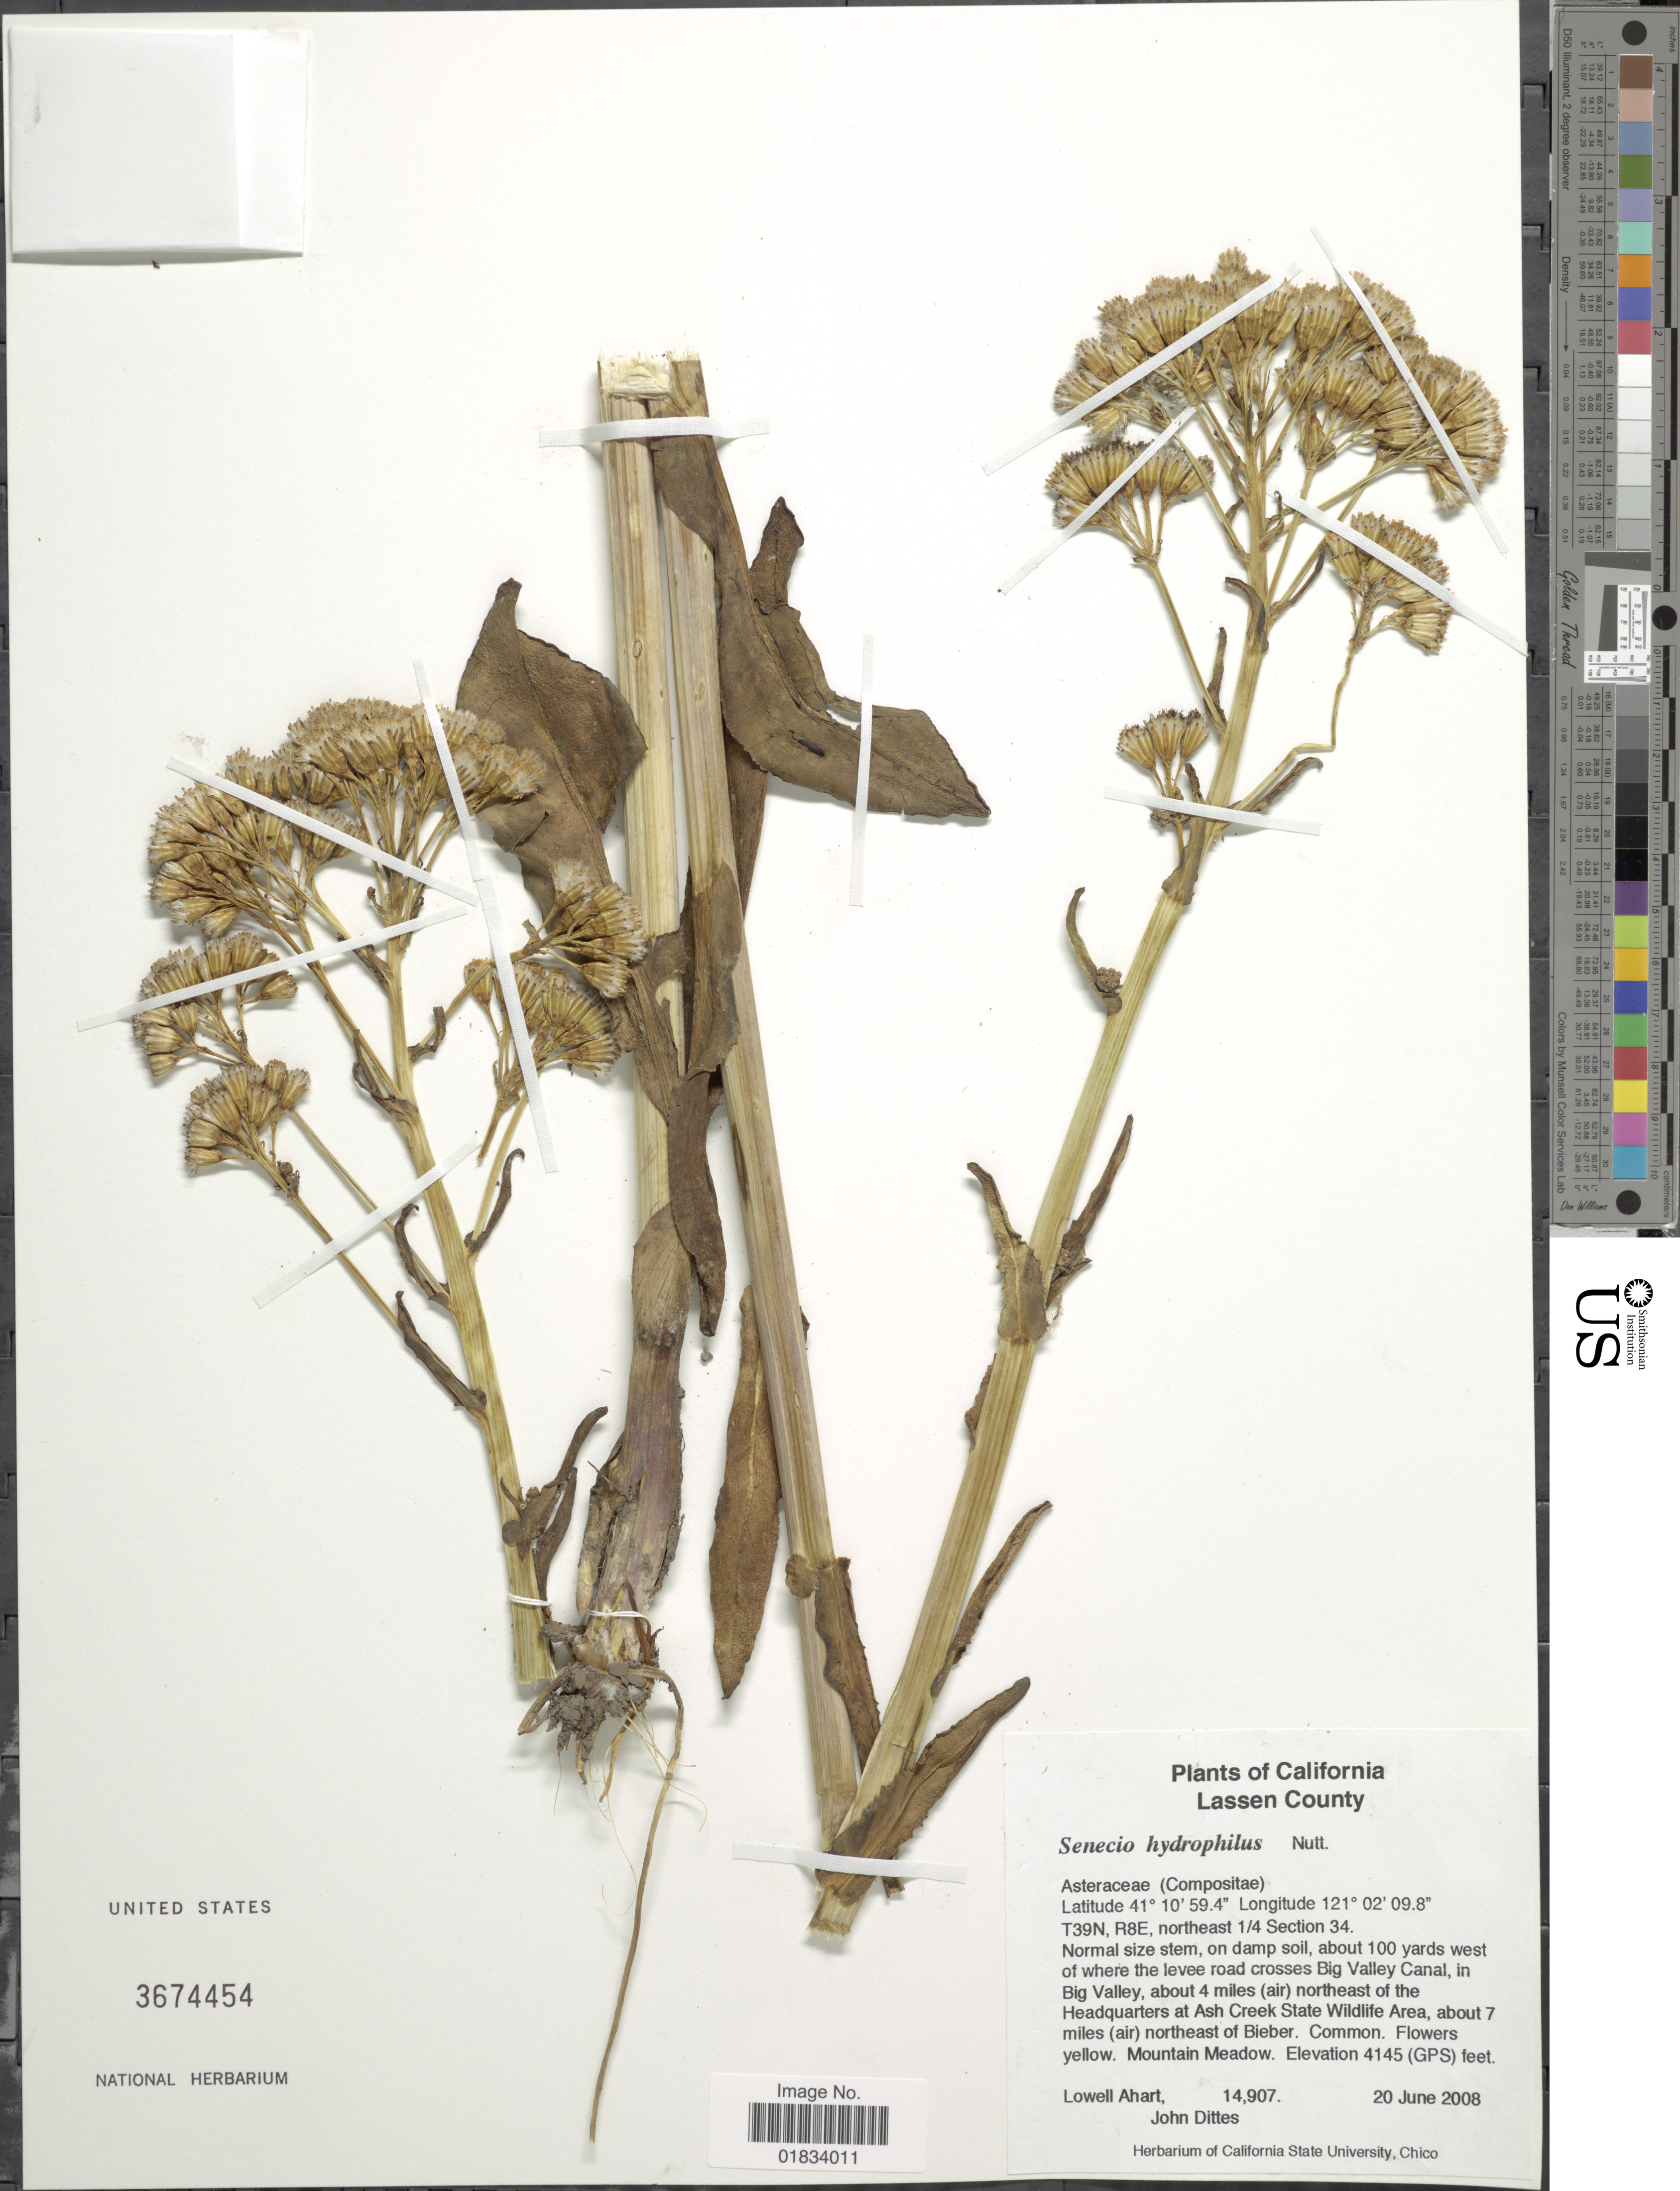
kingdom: Plantae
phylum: Tracheophyta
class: Magnoliopsida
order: Asterales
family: Asteraceae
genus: Senecio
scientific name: Senecio hydrophilus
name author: Nutt.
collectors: L. Ahart & J. Dittes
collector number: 14907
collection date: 2008-06-20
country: United States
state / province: California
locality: T39N, R8E, northeast 1/4 Section 34. about 100 yards west of where the levee road crosses Big Valley Canal, in Big Valley, about 4 miles (air) northeast of the Headquarters at Ash Creek State Wildlife Area, about 7 miles (air) northeast of Bieber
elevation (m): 1263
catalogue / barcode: US 3674454